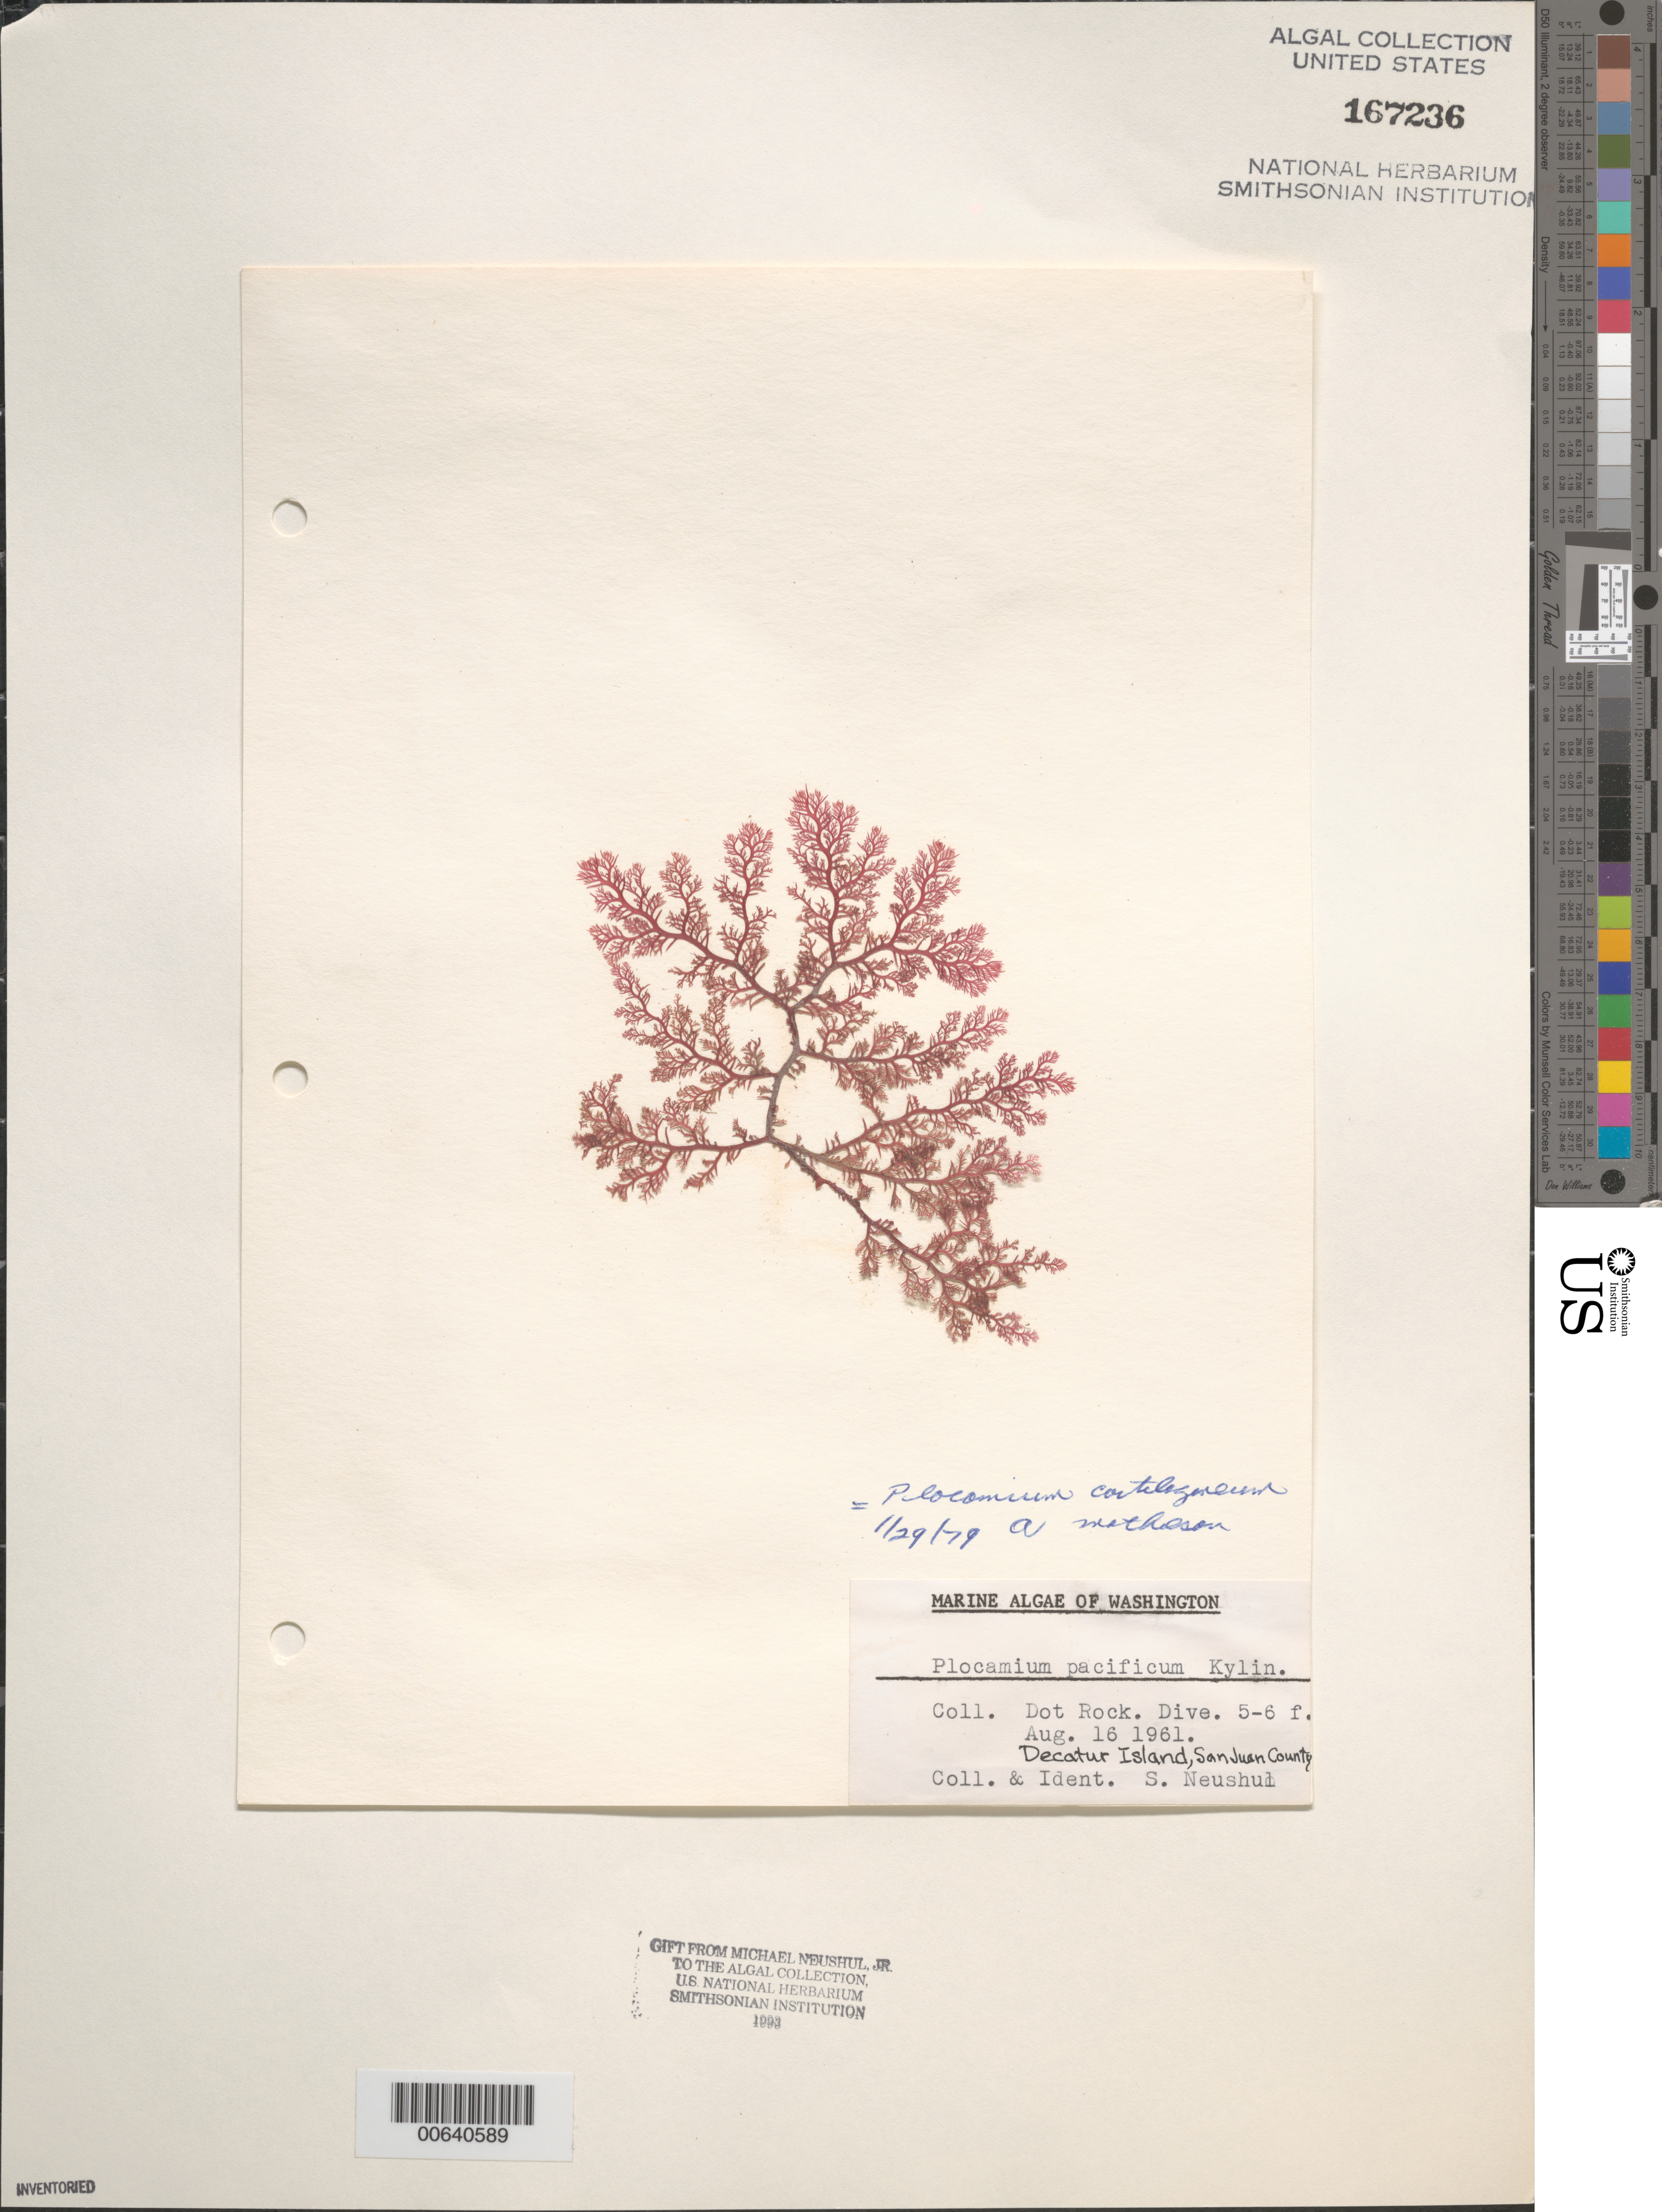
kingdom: Plantae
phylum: Rhodophyta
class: Florideophyceae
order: Plocamiales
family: Plocamiaceae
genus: Plocamium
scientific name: Plocamium cartilagineum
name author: (L.) P.S. Dixon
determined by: Mathieson, A. C.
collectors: S. Neushul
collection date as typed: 16 Aug 1961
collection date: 1961-08-16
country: United States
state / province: Washington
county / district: San Juan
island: San Juan Islands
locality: Dot Rock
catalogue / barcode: US 167236